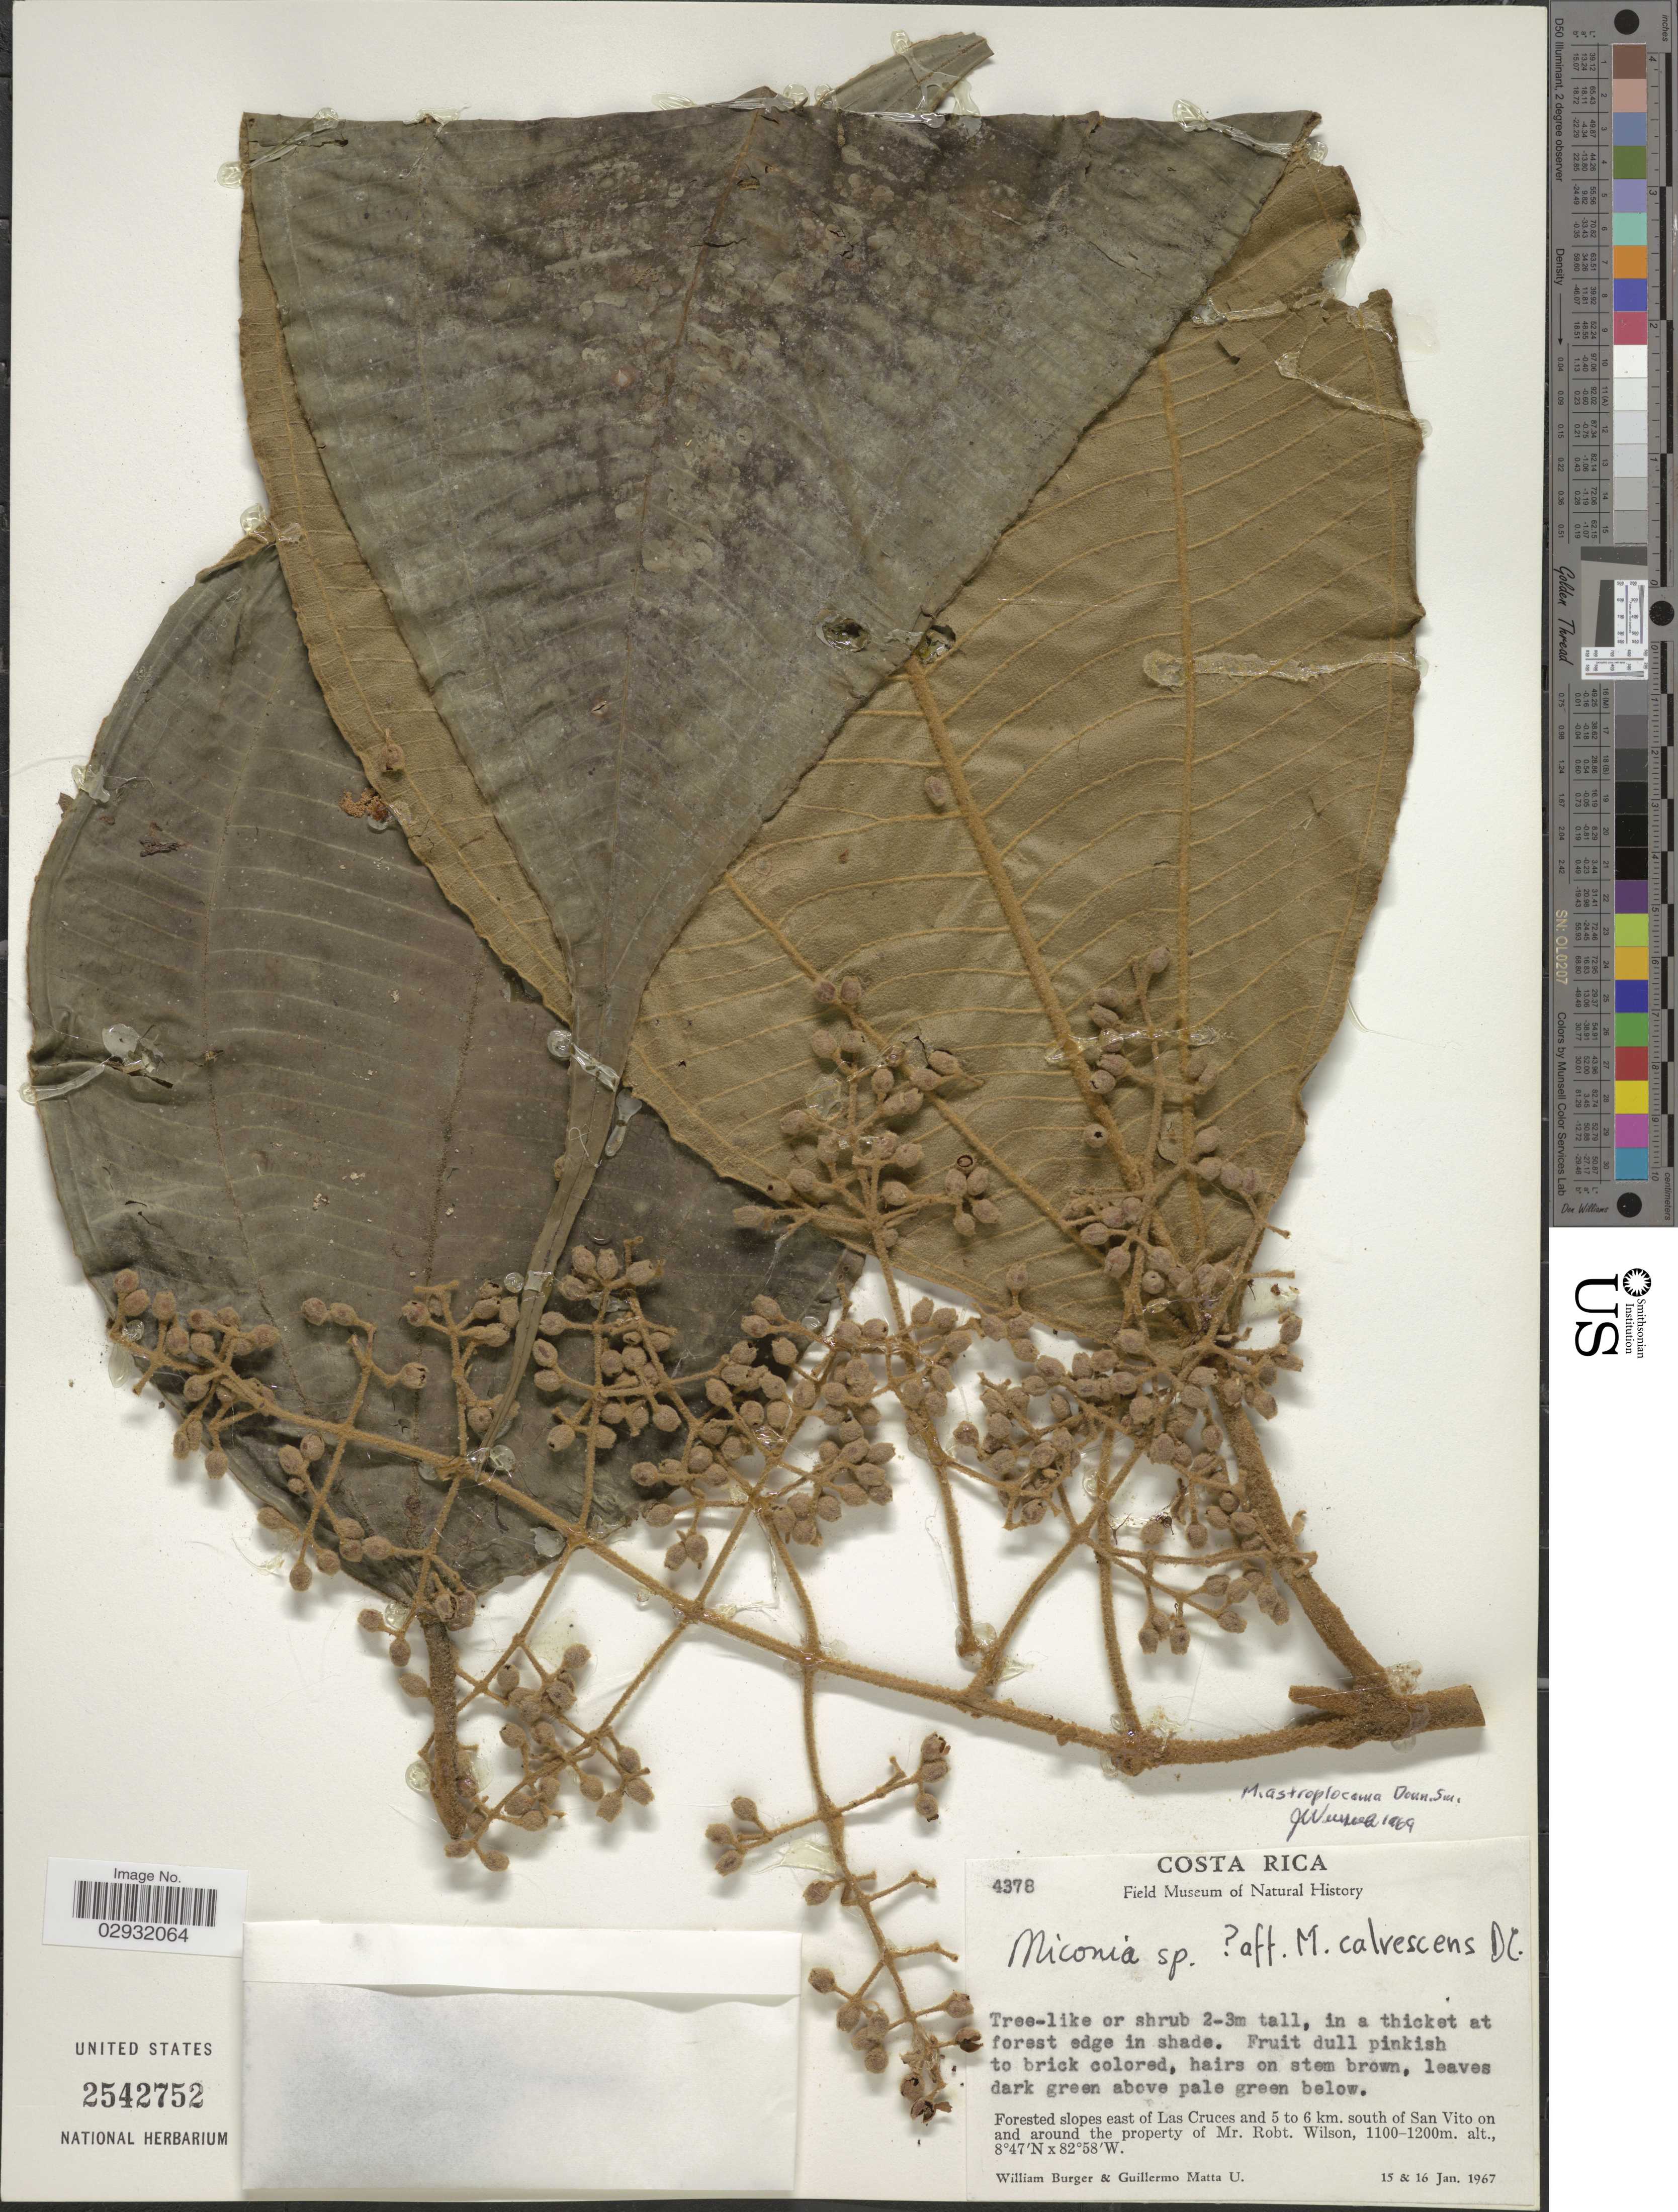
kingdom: Plantae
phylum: Tracheophyta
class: Magnoliopsida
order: Myrtales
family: Melastomataceae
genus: Miconia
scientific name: Miconia astroplocama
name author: Donn. Sm.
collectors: W. Burger & G. Matta U.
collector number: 4378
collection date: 1967-01-15/1967-01-16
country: Costa Rica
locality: Forested slopes east of Las Cruces and 5 to 6 km. south of San Vito on and around the property of Mr. Robt. Wilson.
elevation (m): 1100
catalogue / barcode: US 2542752